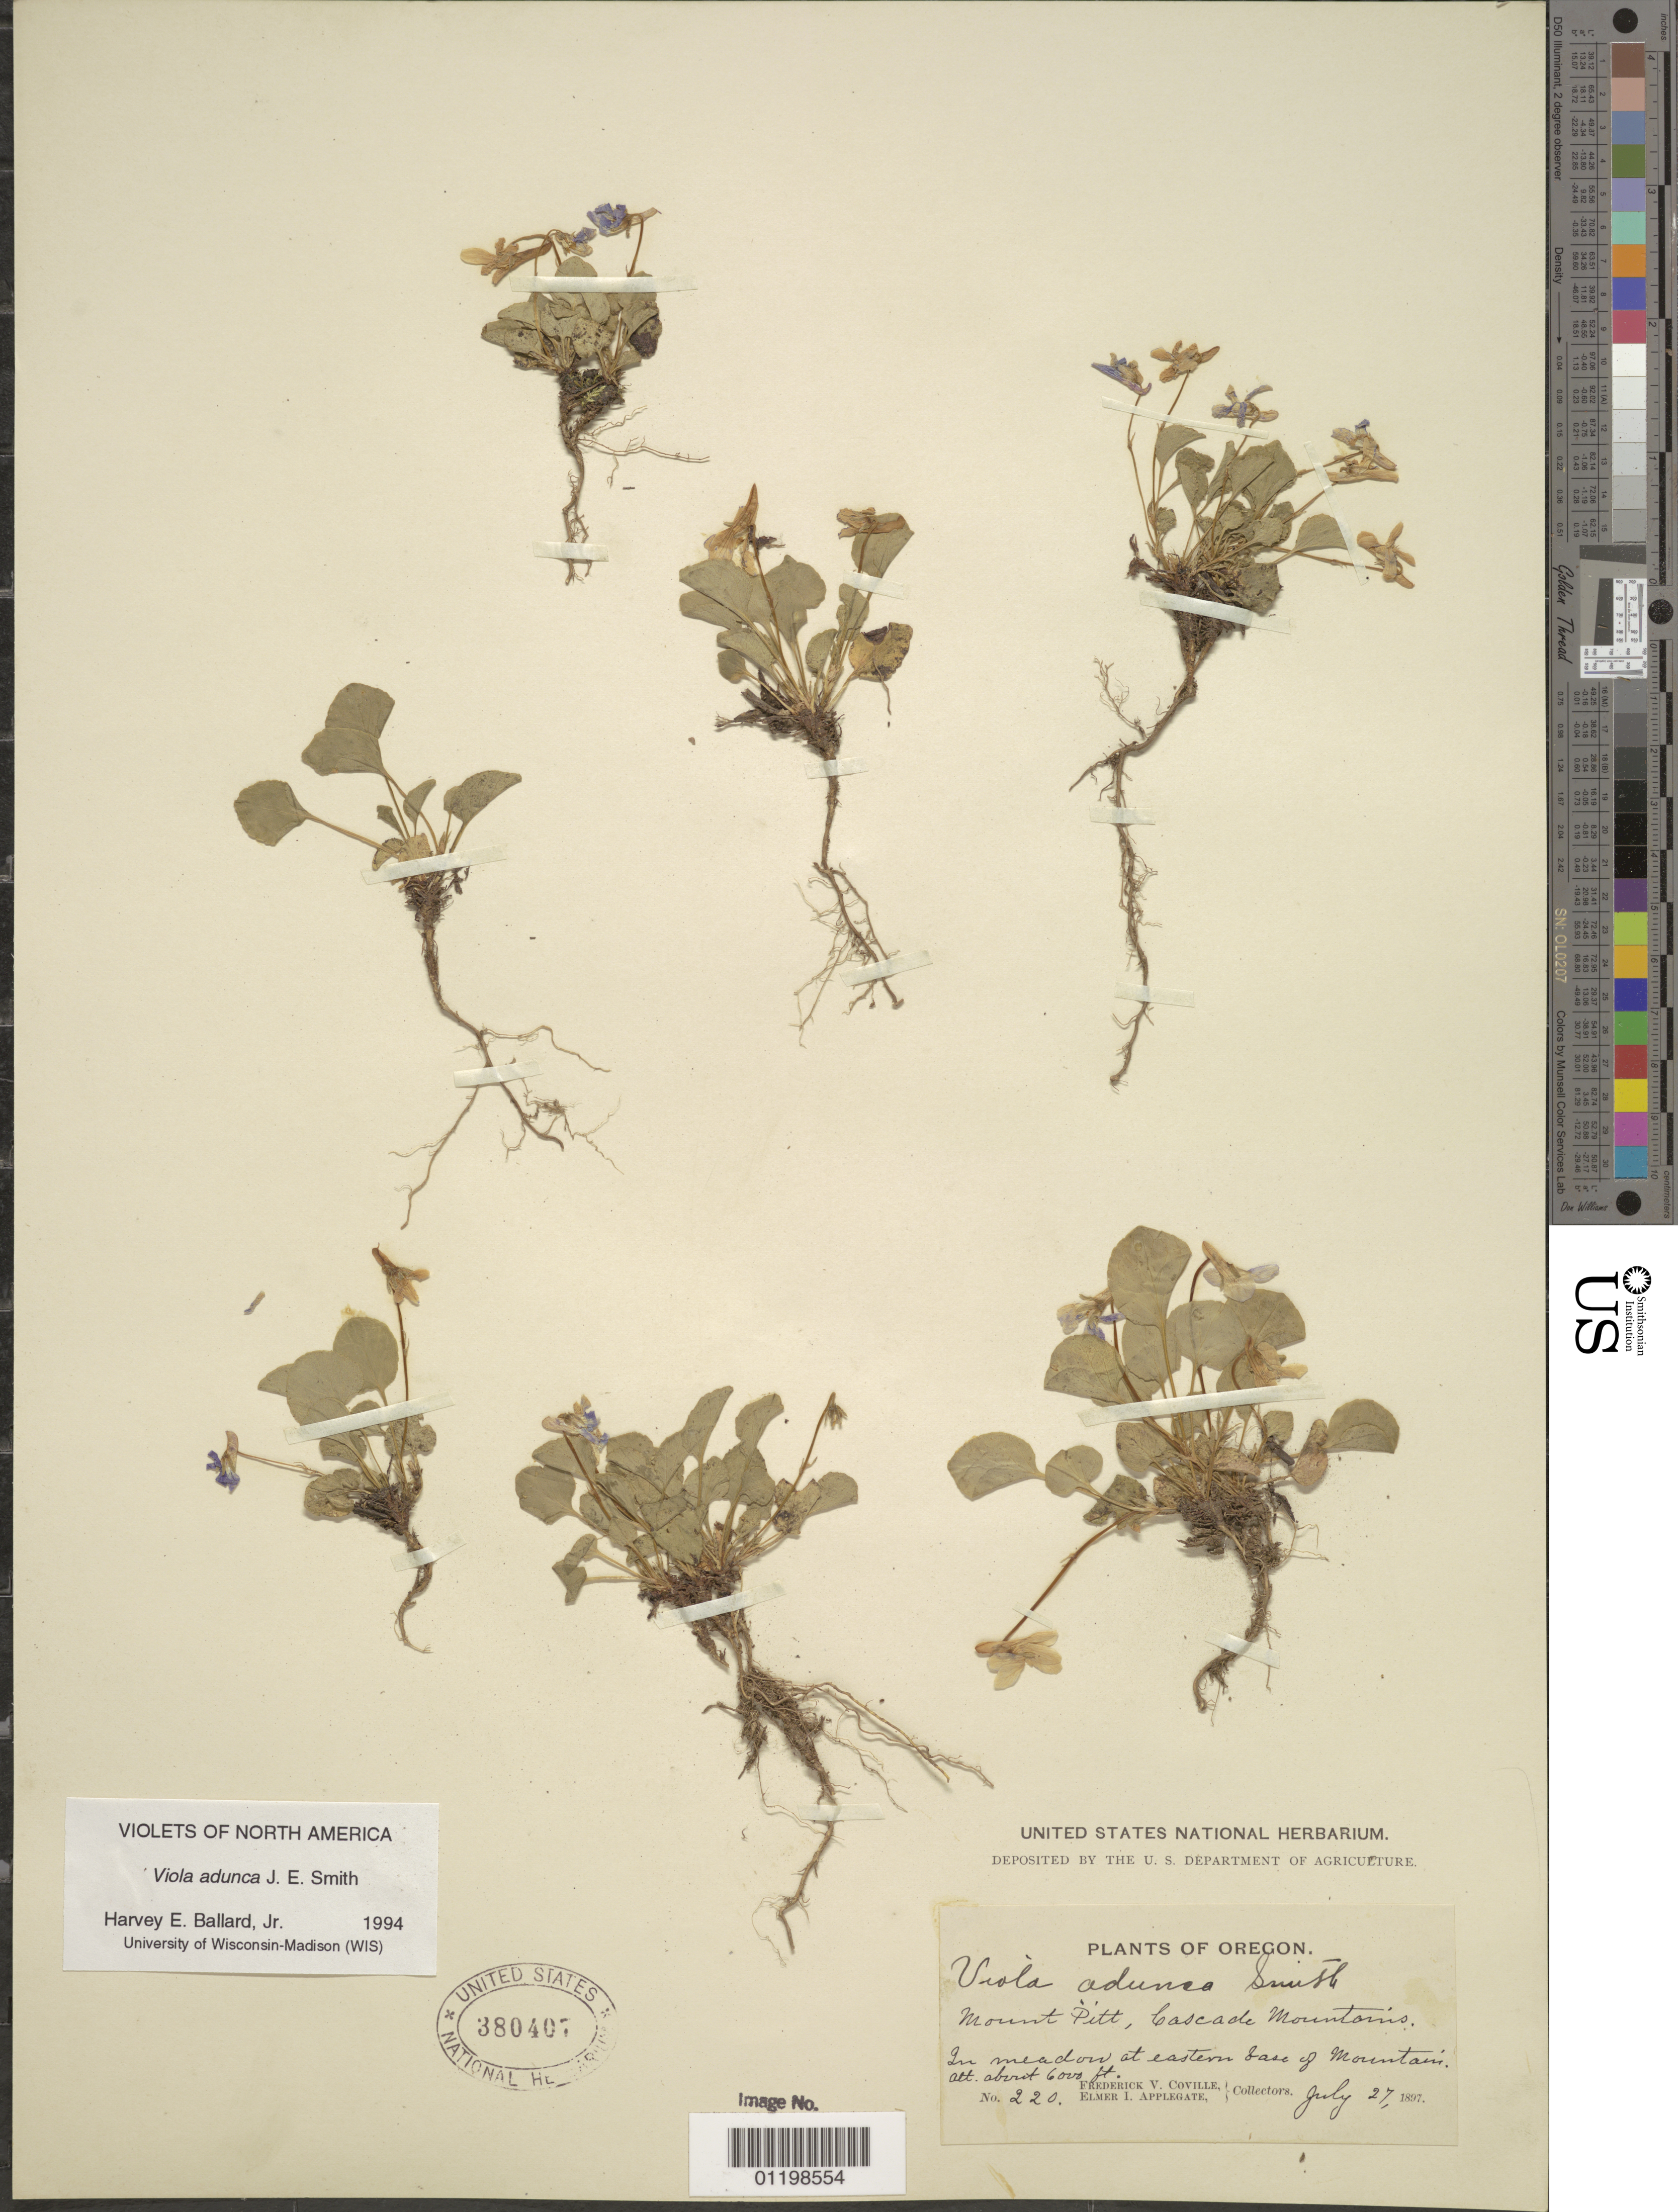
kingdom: Plantae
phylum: Tracheophyta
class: Magnoliopsida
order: Malpighiales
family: Violaceae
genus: Viola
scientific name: Viola adunca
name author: Sm.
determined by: Ballard, Harvey E.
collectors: F. V. Coville & E. I. Applegate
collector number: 220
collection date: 1897-07-27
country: United States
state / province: Oregon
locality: Mount Pitt, Cascade Mountains, in meadow at eastern base of mountain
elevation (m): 1829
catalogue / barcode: US 380407